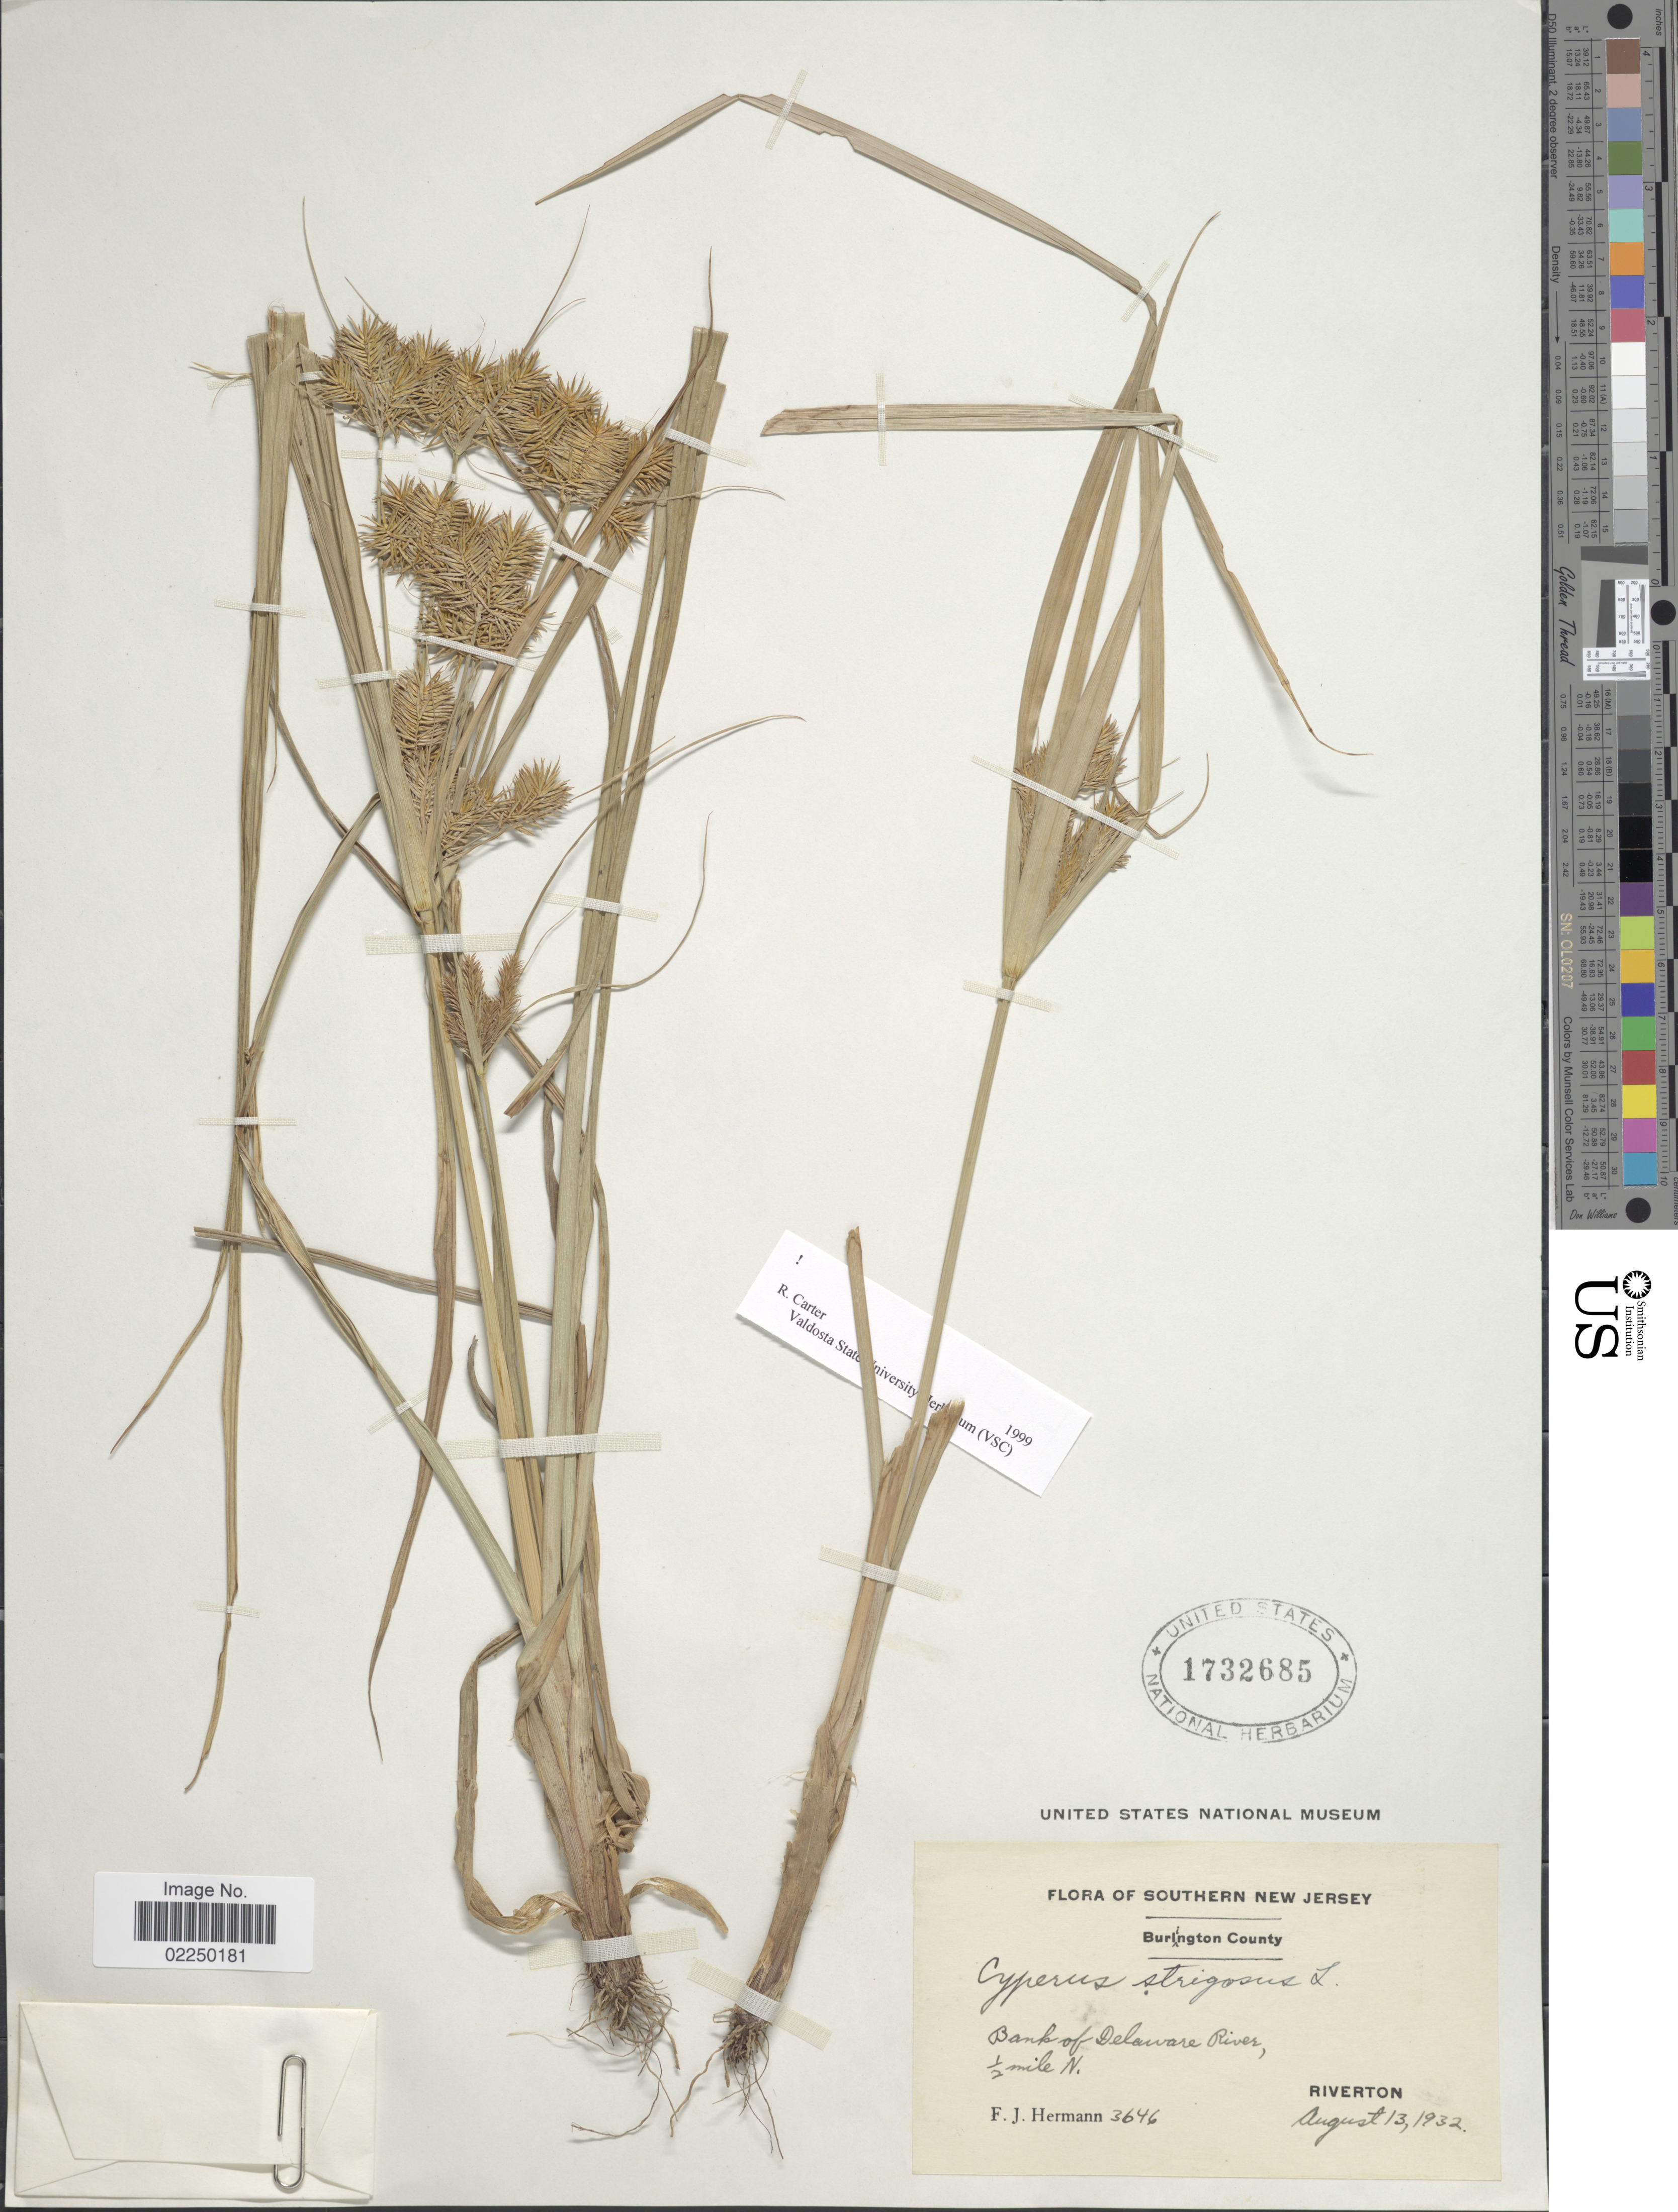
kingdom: Plantae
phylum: Tracheophyta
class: Liliopsida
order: Poales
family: Cyperaceae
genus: Cyperus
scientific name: Cyperus strigosus L.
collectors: F. J. Hermann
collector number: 3646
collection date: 1932-08-13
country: United States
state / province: New Jersey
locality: Southern New Jersey, bank of Delaware River, 1/2 mile N. Riverton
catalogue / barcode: US 1732685